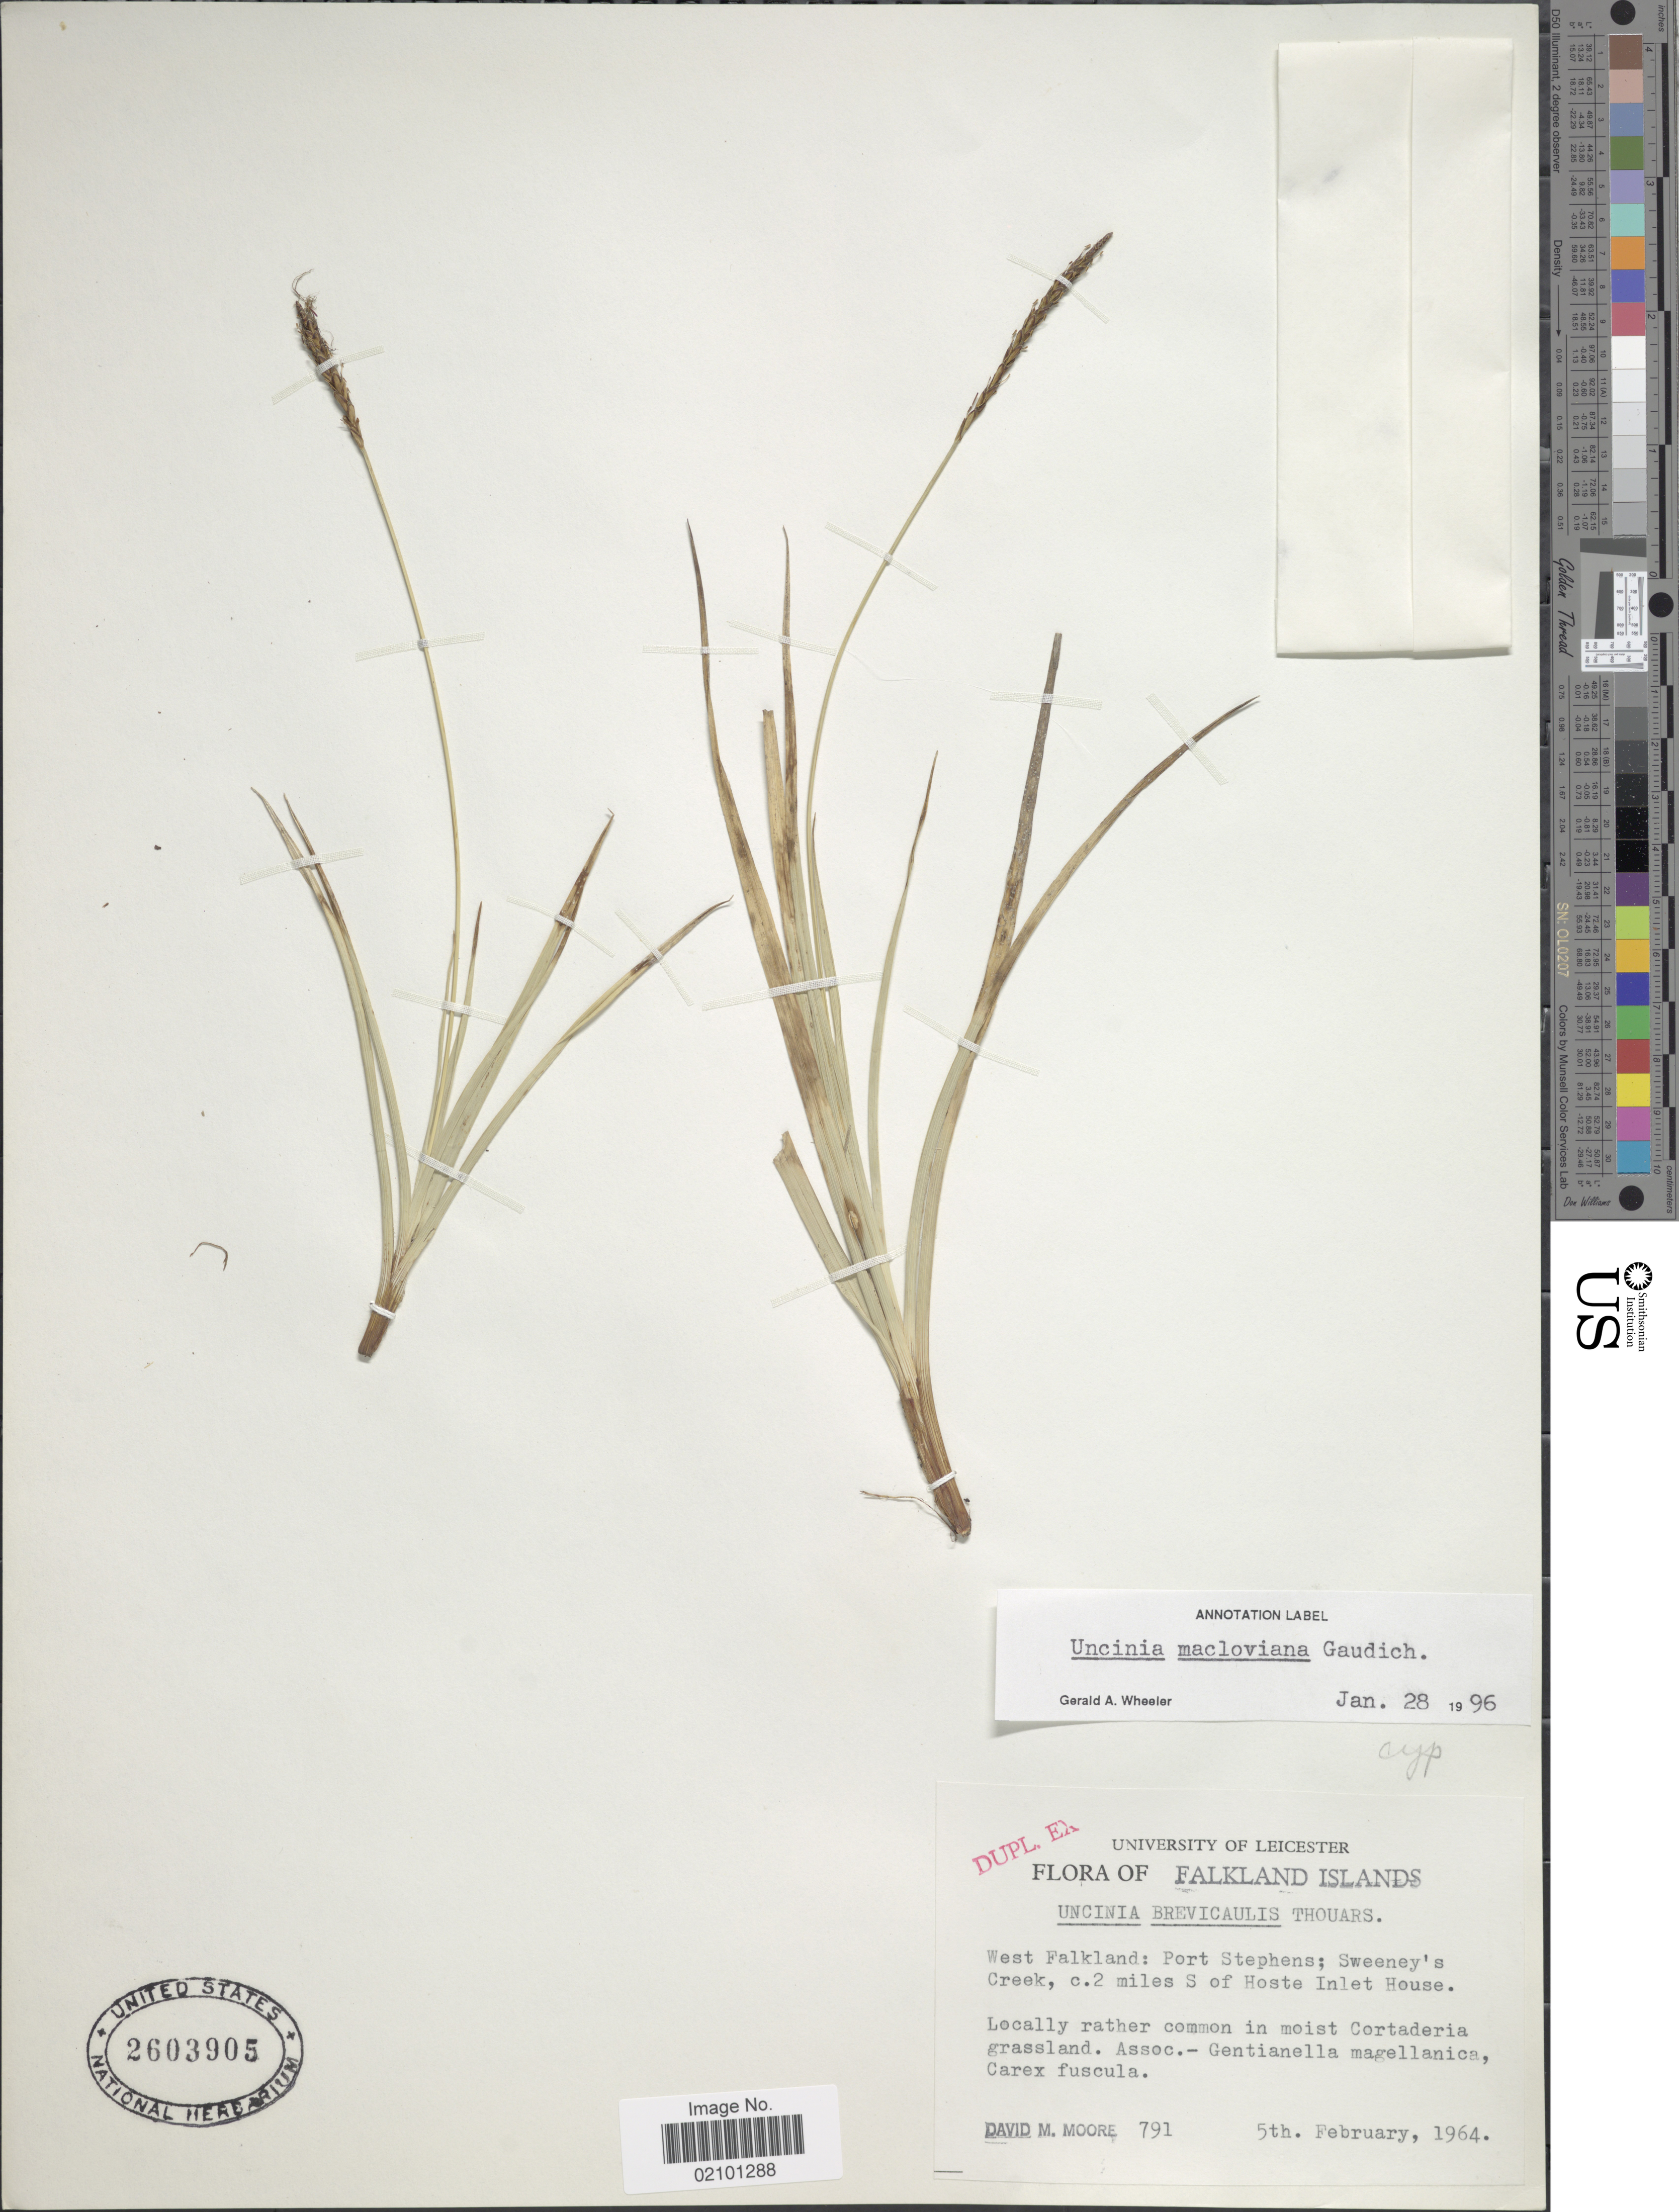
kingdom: Plantae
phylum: Tracheophyta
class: Liliopsida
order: Poales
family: Cyperaceae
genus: Carex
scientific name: Carex delacosta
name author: Kuntze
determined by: Strong, Mark T., (BOT), Smithsonian Institution - National Museum of Natural History (UNITED STATES)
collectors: D. Moore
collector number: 791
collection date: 1964-02-05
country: Falkland Islands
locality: Falkland Islands. West Falkland: Port Stephens; Sweeney's Creek, c. 2 miles S of Hoste Inlet House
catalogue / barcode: US 2603905